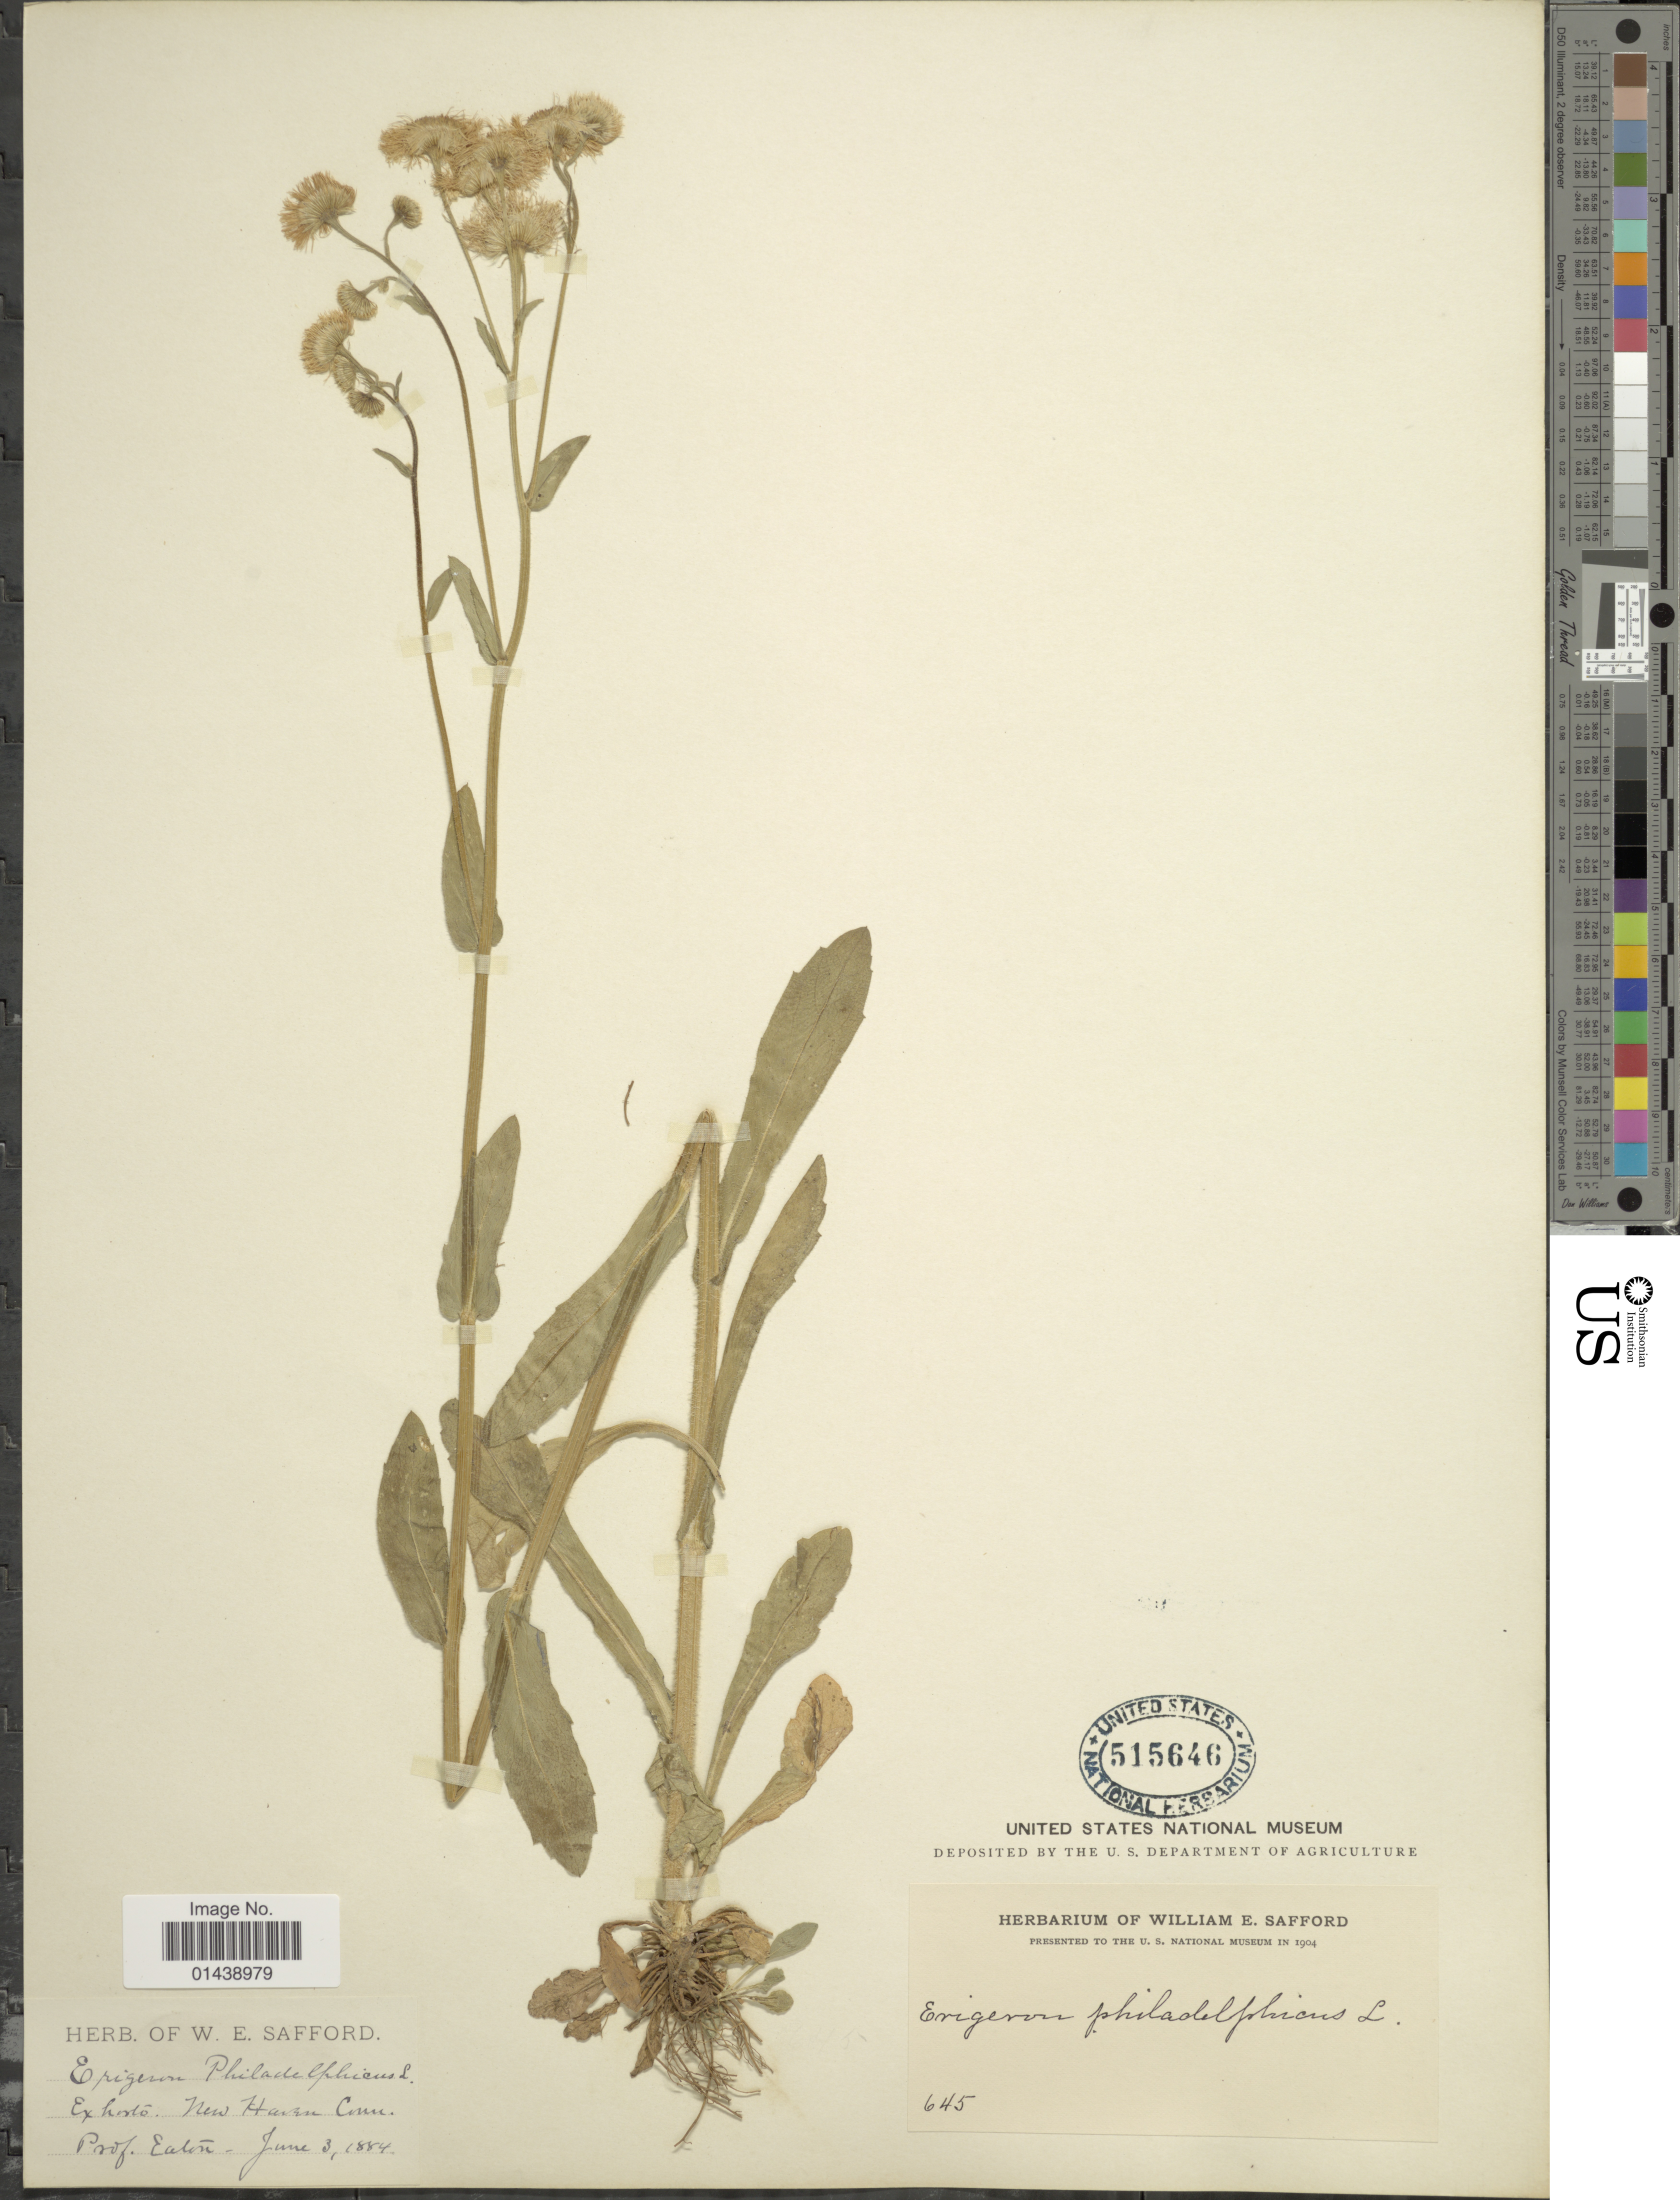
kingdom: Plantae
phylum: Tracheophyta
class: Magnoliopsida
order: Asterales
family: Asteraceae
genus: Erigeron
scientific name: Erigeron philadelphicus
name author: L.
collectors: -- Eaton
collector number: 645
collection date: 1884-06-03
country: United States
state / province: Connecticut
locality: New Haven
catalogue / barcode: US 515646